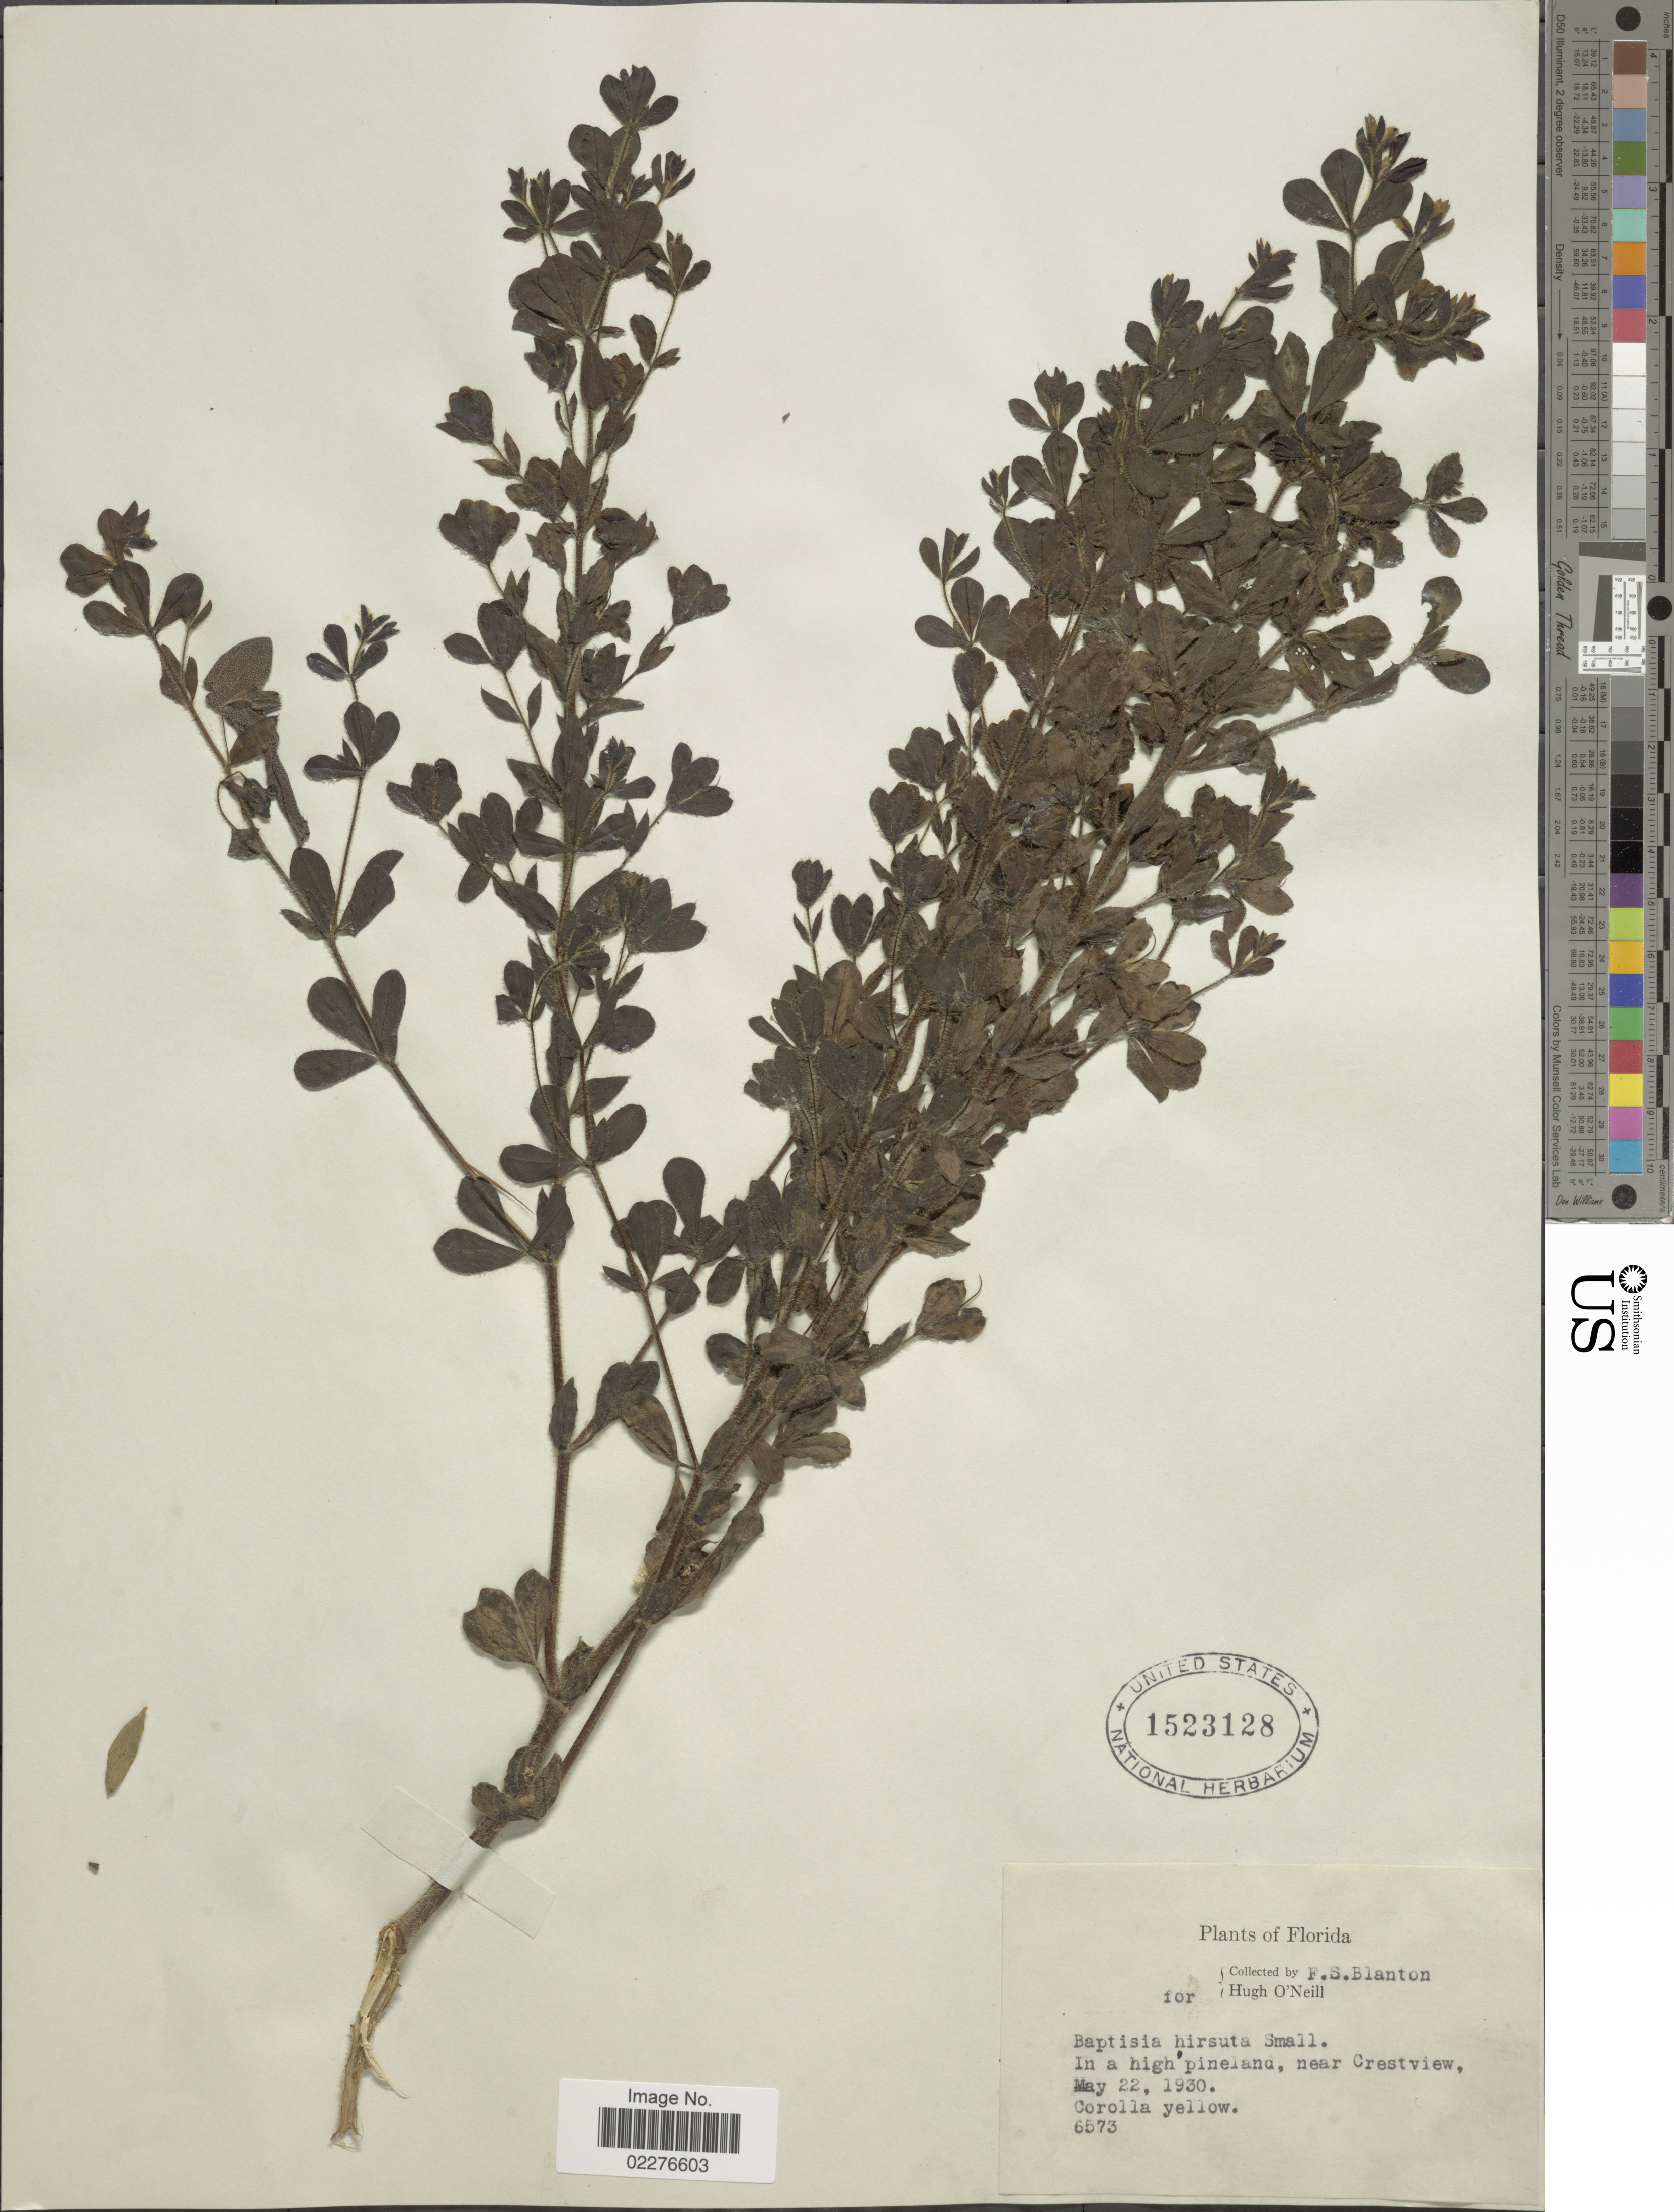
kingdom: Plantae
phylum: Tracheophyta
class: Magnoliopsida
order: Fabales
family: Fabaceae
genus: Baptisia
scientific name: Baptisia hirsuta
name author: Small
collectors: F. S. Blanton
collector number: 6573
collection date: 1930-05-22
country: United States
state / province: Florida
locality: In a high pineland, near Crestview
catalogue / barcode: US 1523128